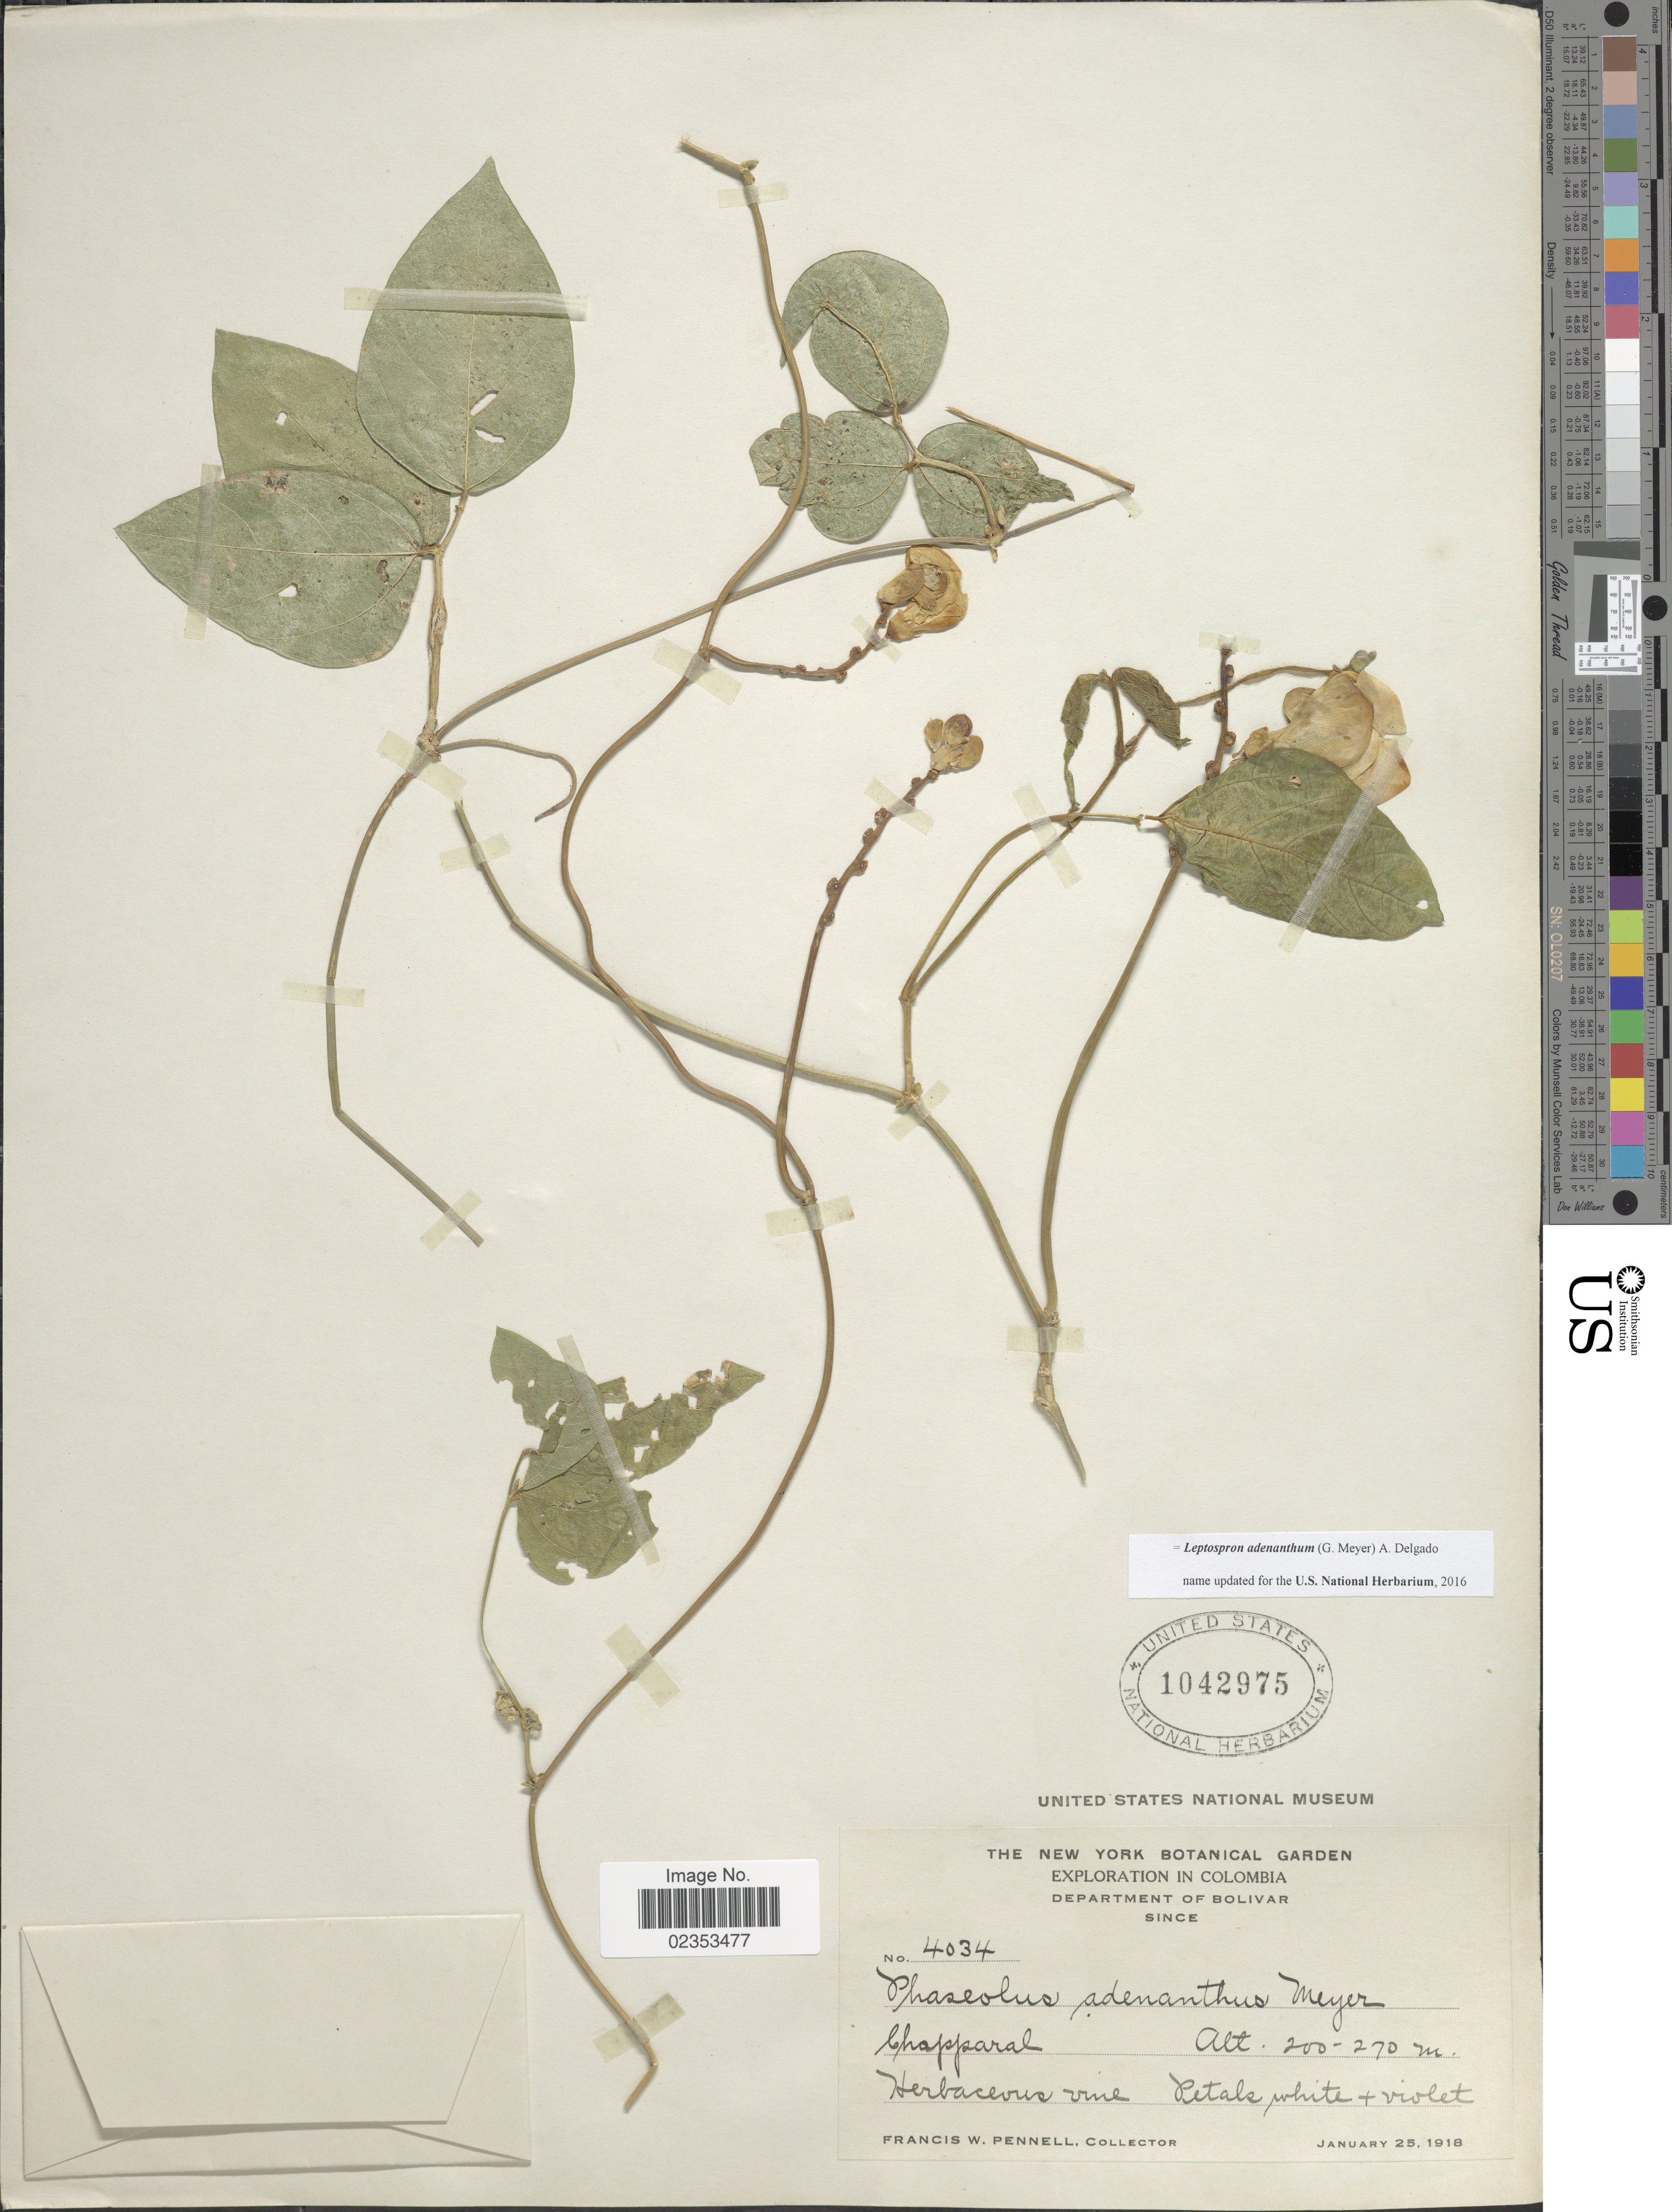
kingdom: Plantae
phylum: Tracheophyta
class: Magnoliopsida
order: Fabales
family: Fabaceae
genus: Leptospron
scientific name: Leptospron adenanthum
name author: (G. Mey.) A. Delgado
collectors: F. W. Pennell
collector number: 4034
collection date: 1918-01-25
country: Colombia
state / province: Bolívar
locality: Since, Chapparal.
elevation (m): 200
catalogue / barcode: US 1042975